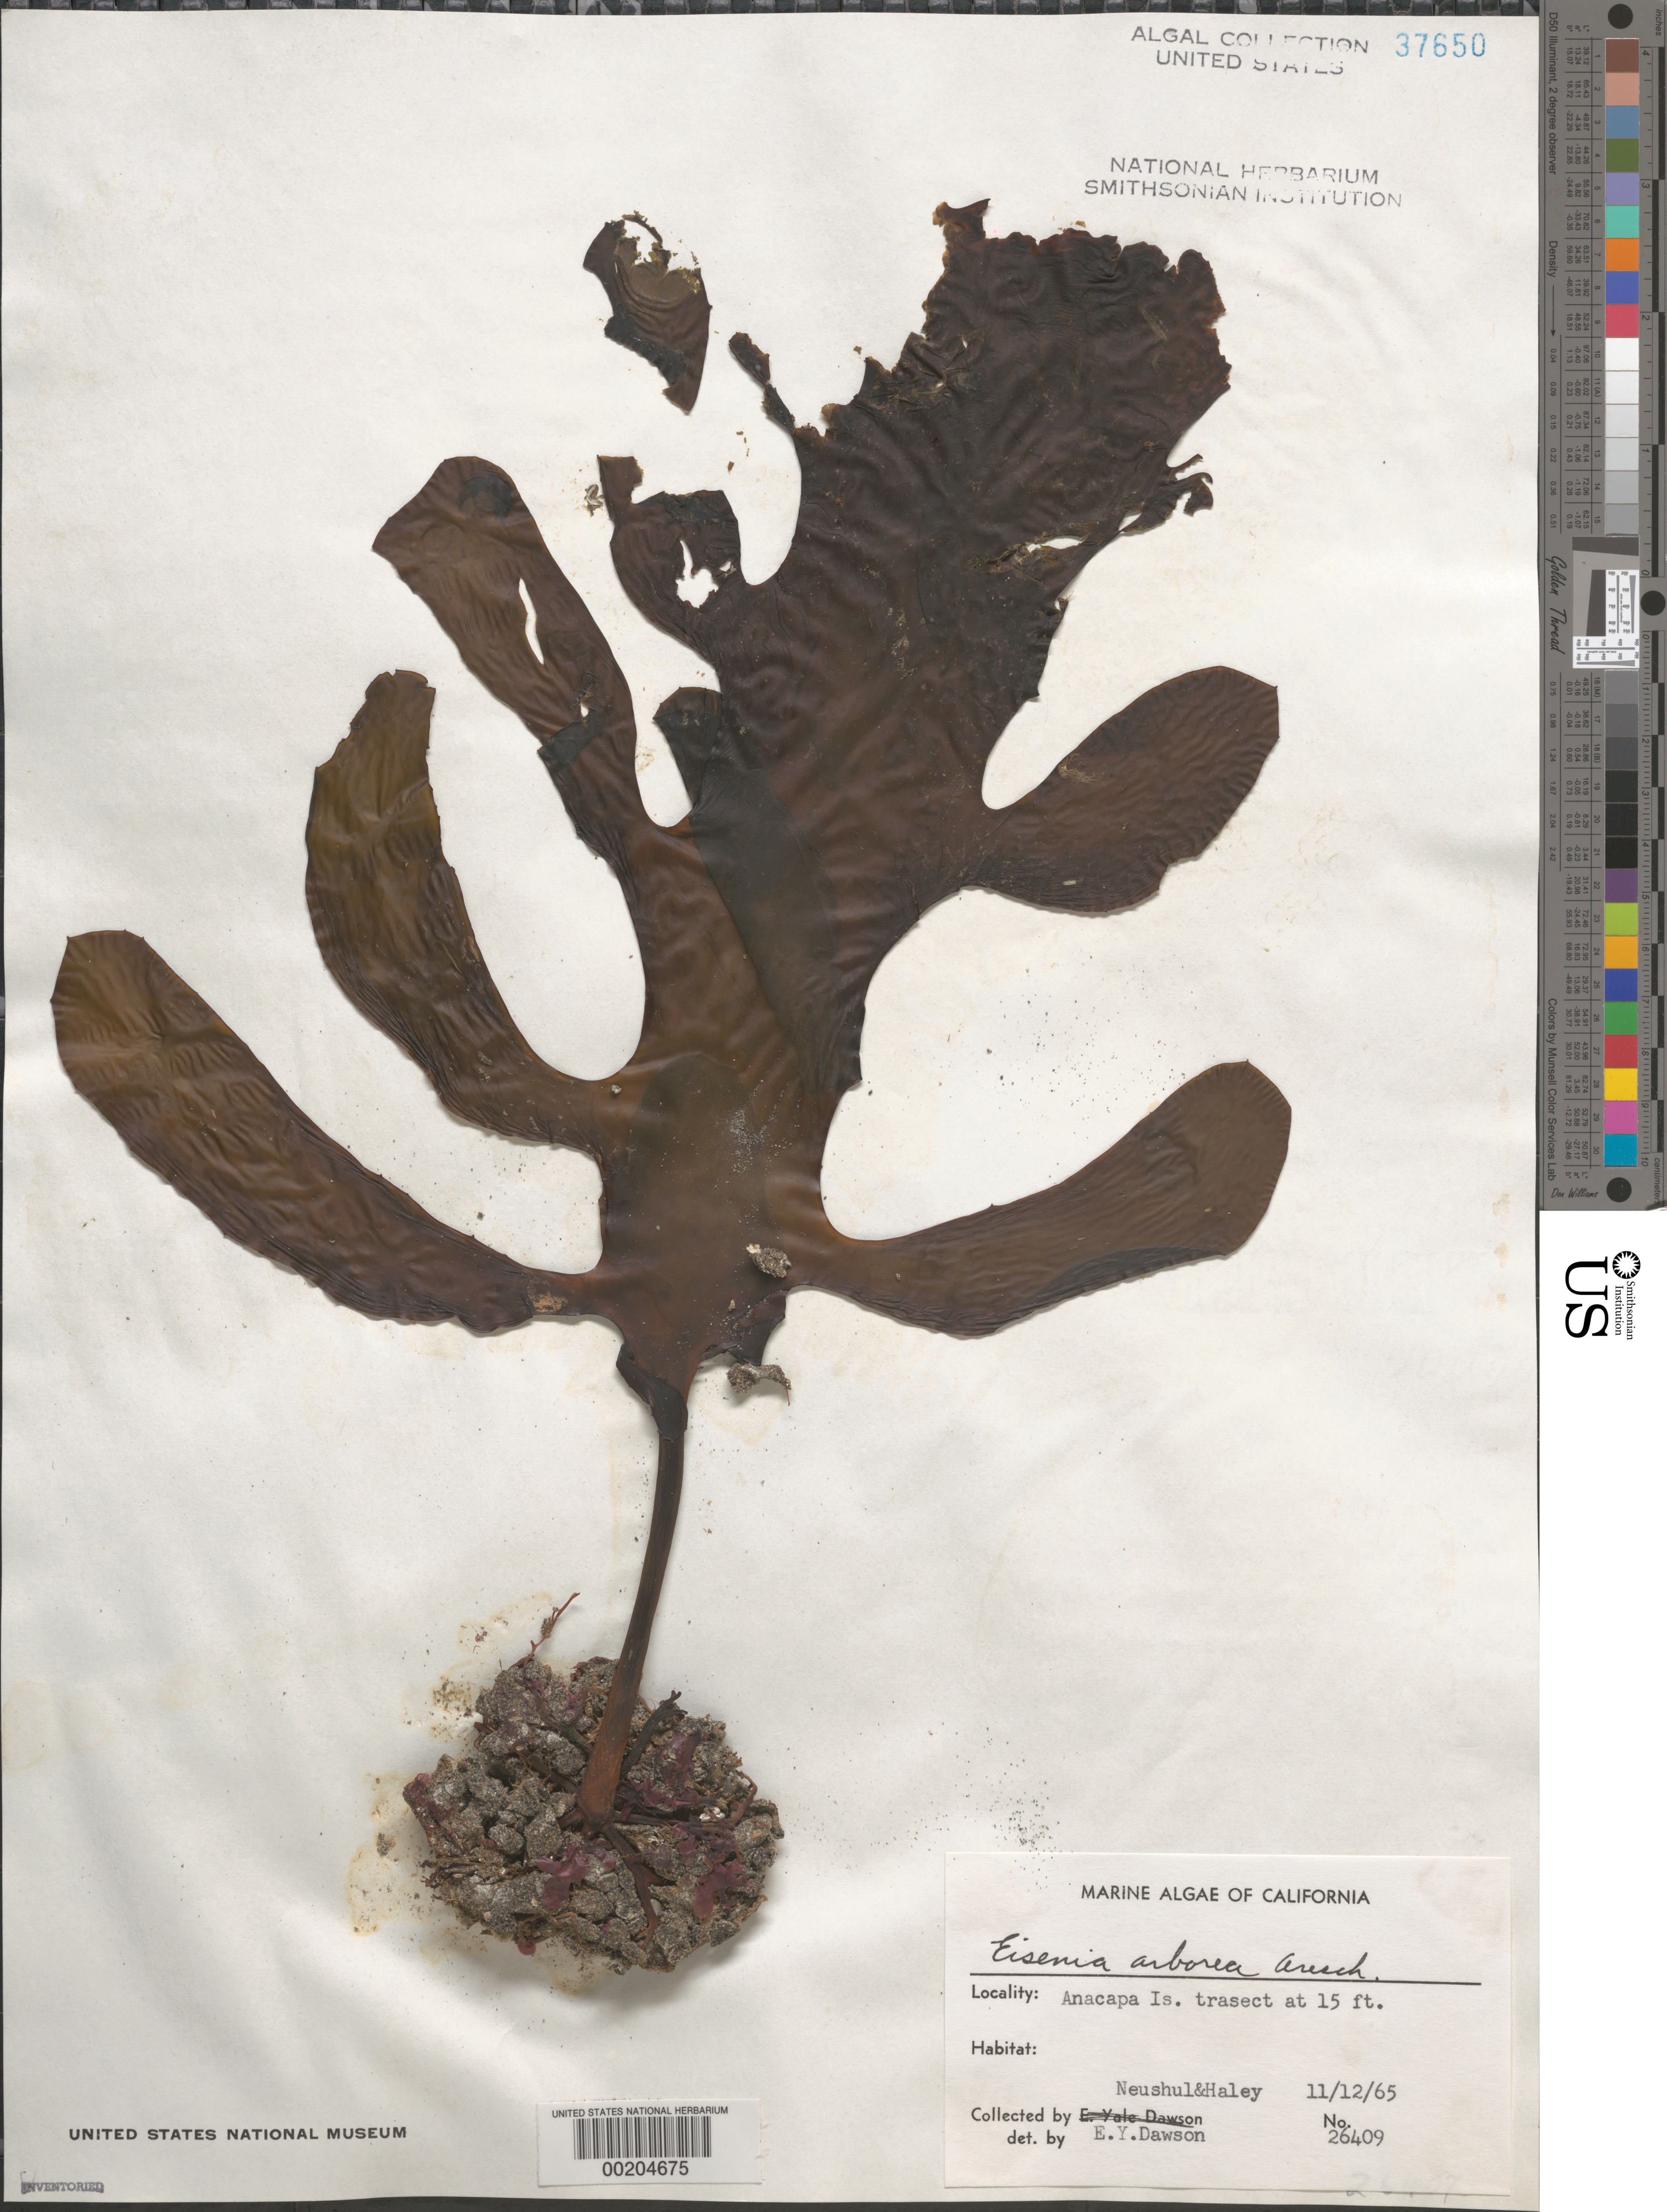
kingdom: Chromista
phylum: Ochrophyta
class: Phaeophyceae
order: Laminariales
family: Lessoniaceae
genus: Eisenia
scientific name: Eisenia arborea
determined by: Dawson, E. Y.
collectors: M. Neushul & B. Haley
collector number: EYD 26409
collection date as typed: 12 Nov 1965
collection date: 1965-11-12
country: United States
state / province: California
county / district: Ventura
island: Anacapa Island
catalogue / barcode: US 37650